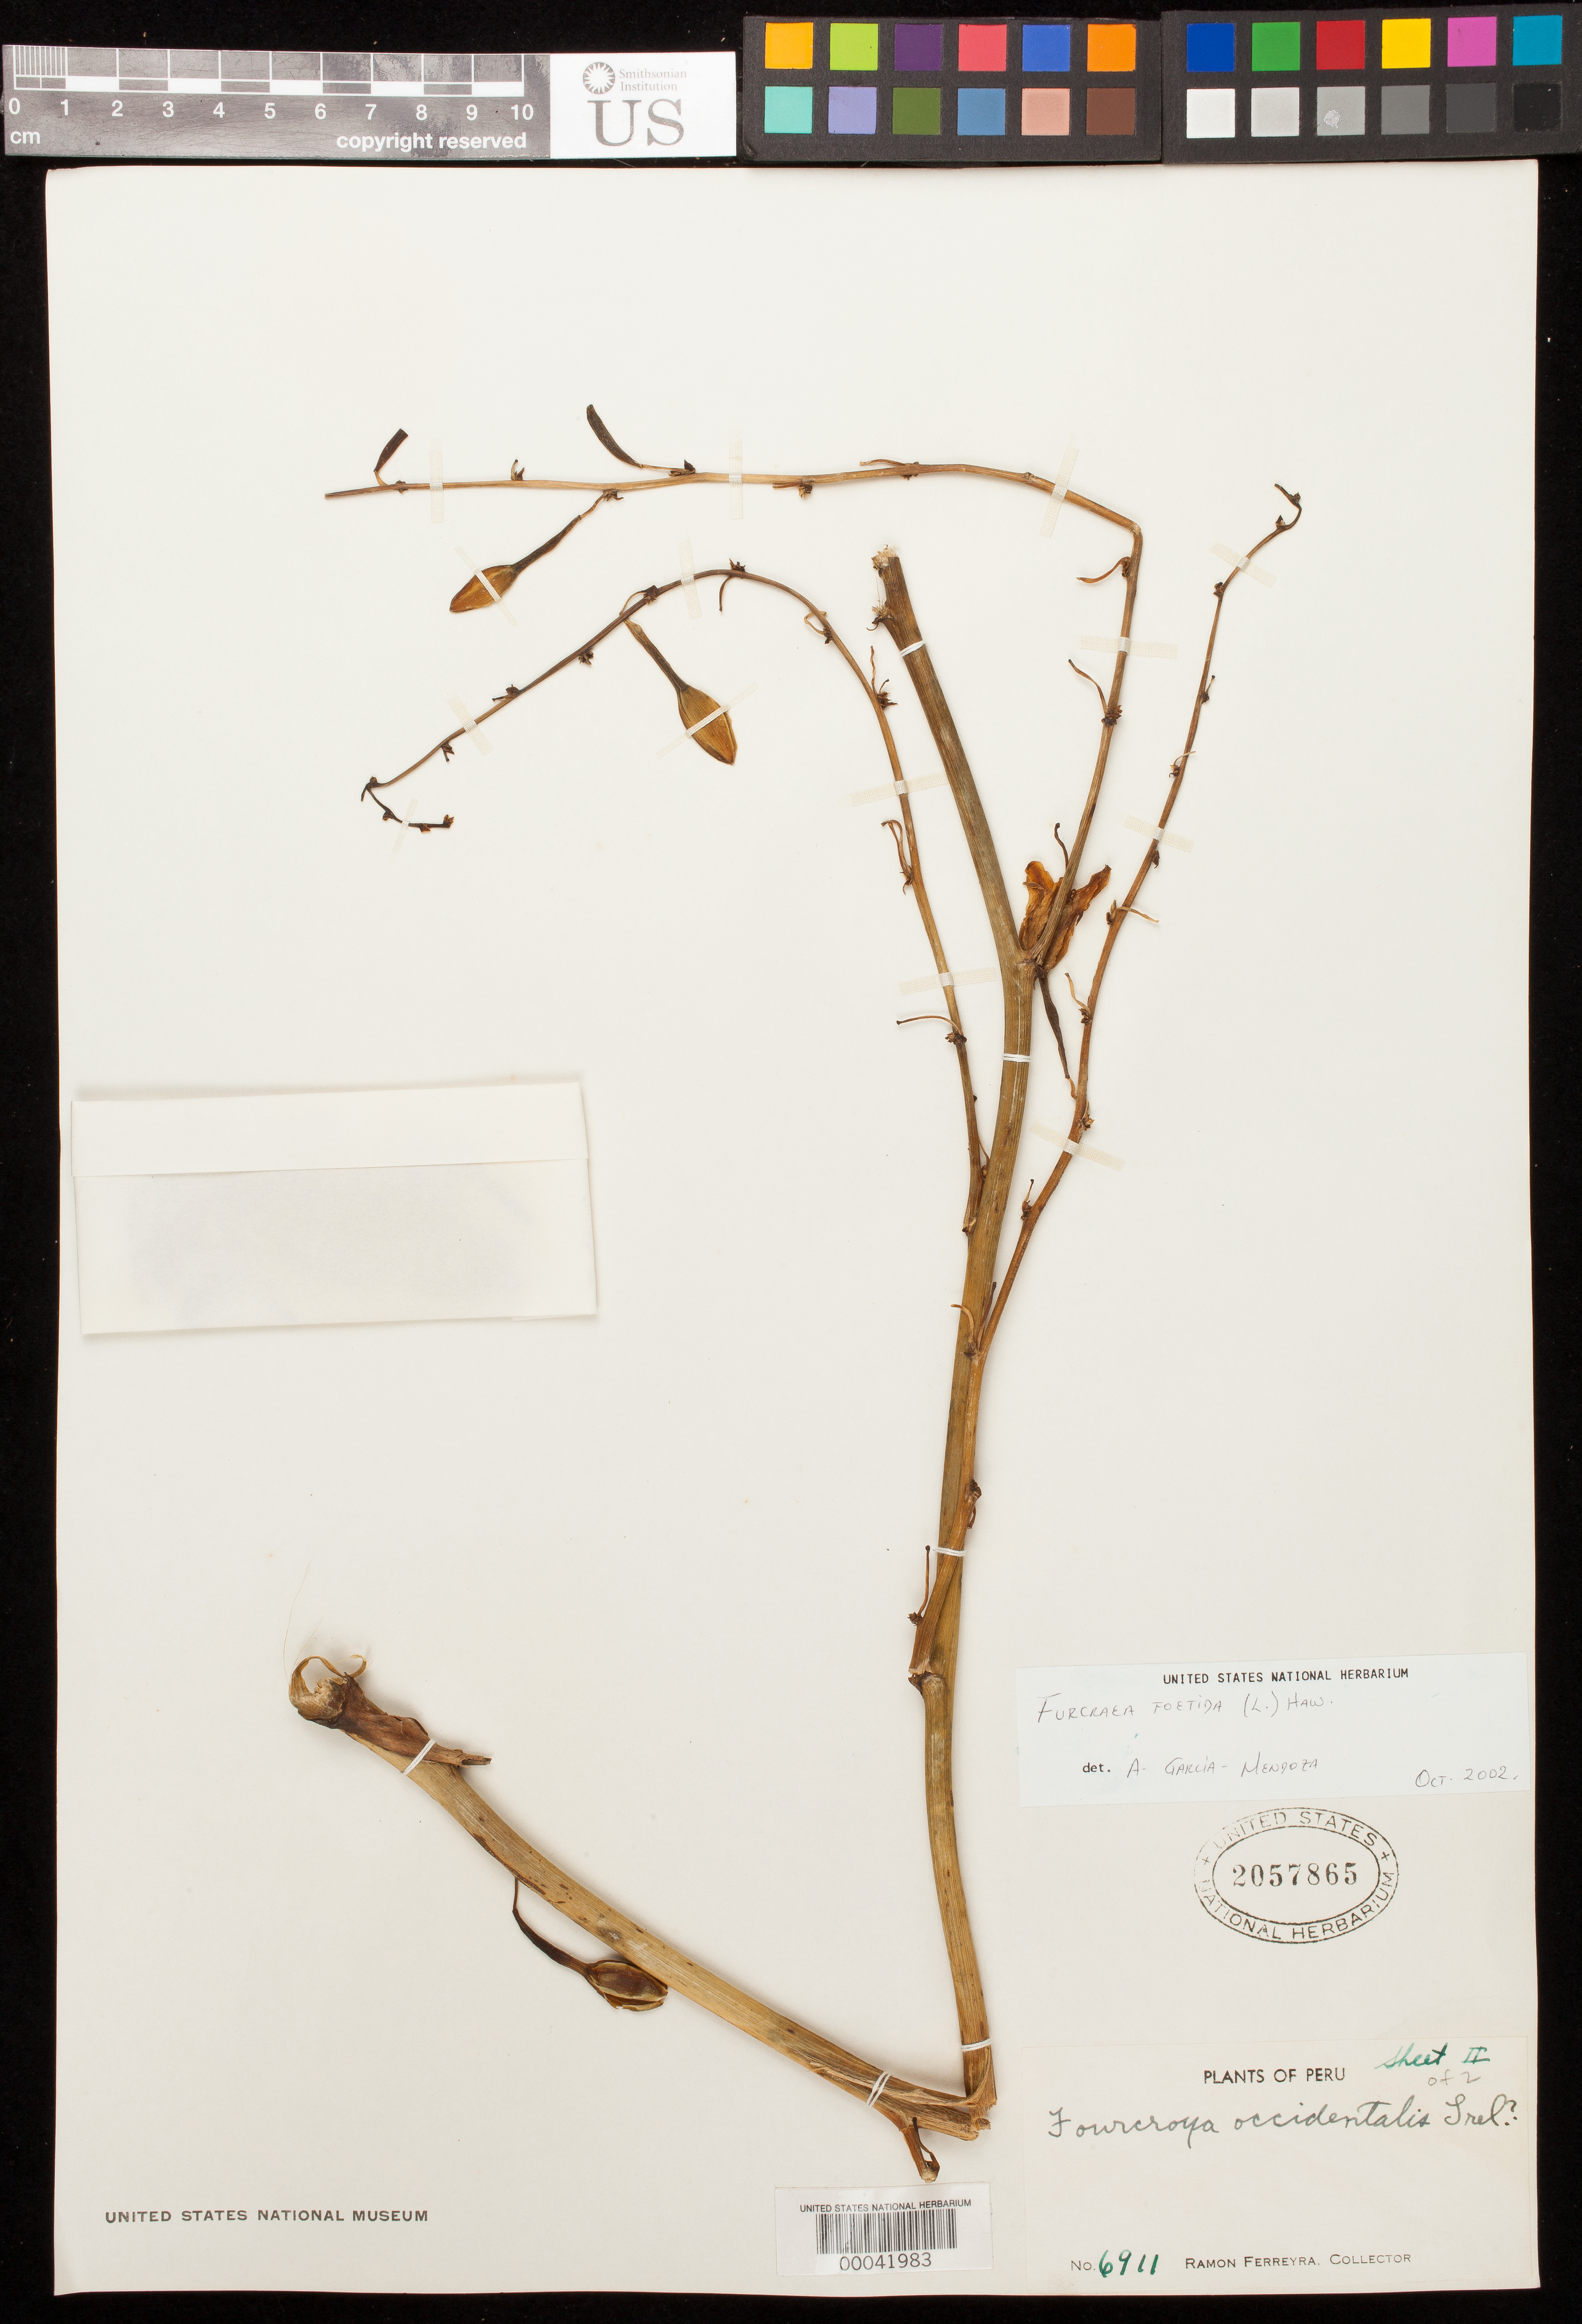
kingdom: Plantae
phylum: Tracheophyta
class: Liliopsida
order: Asparagales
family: Asparagaceae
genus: Furcraea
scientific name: Furcraea foetida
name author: (L.) Haw.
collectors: R. A. Ferreyra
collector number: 6911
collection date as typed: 15 Feb 1950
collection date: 1950-02-15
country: Peru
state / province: Huánuco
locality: between Huanca Huasi and Hacienda Quicacan, ca. 20 km S [of] Huánuco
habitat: Stony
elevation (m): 2300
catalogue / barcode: US 2057865